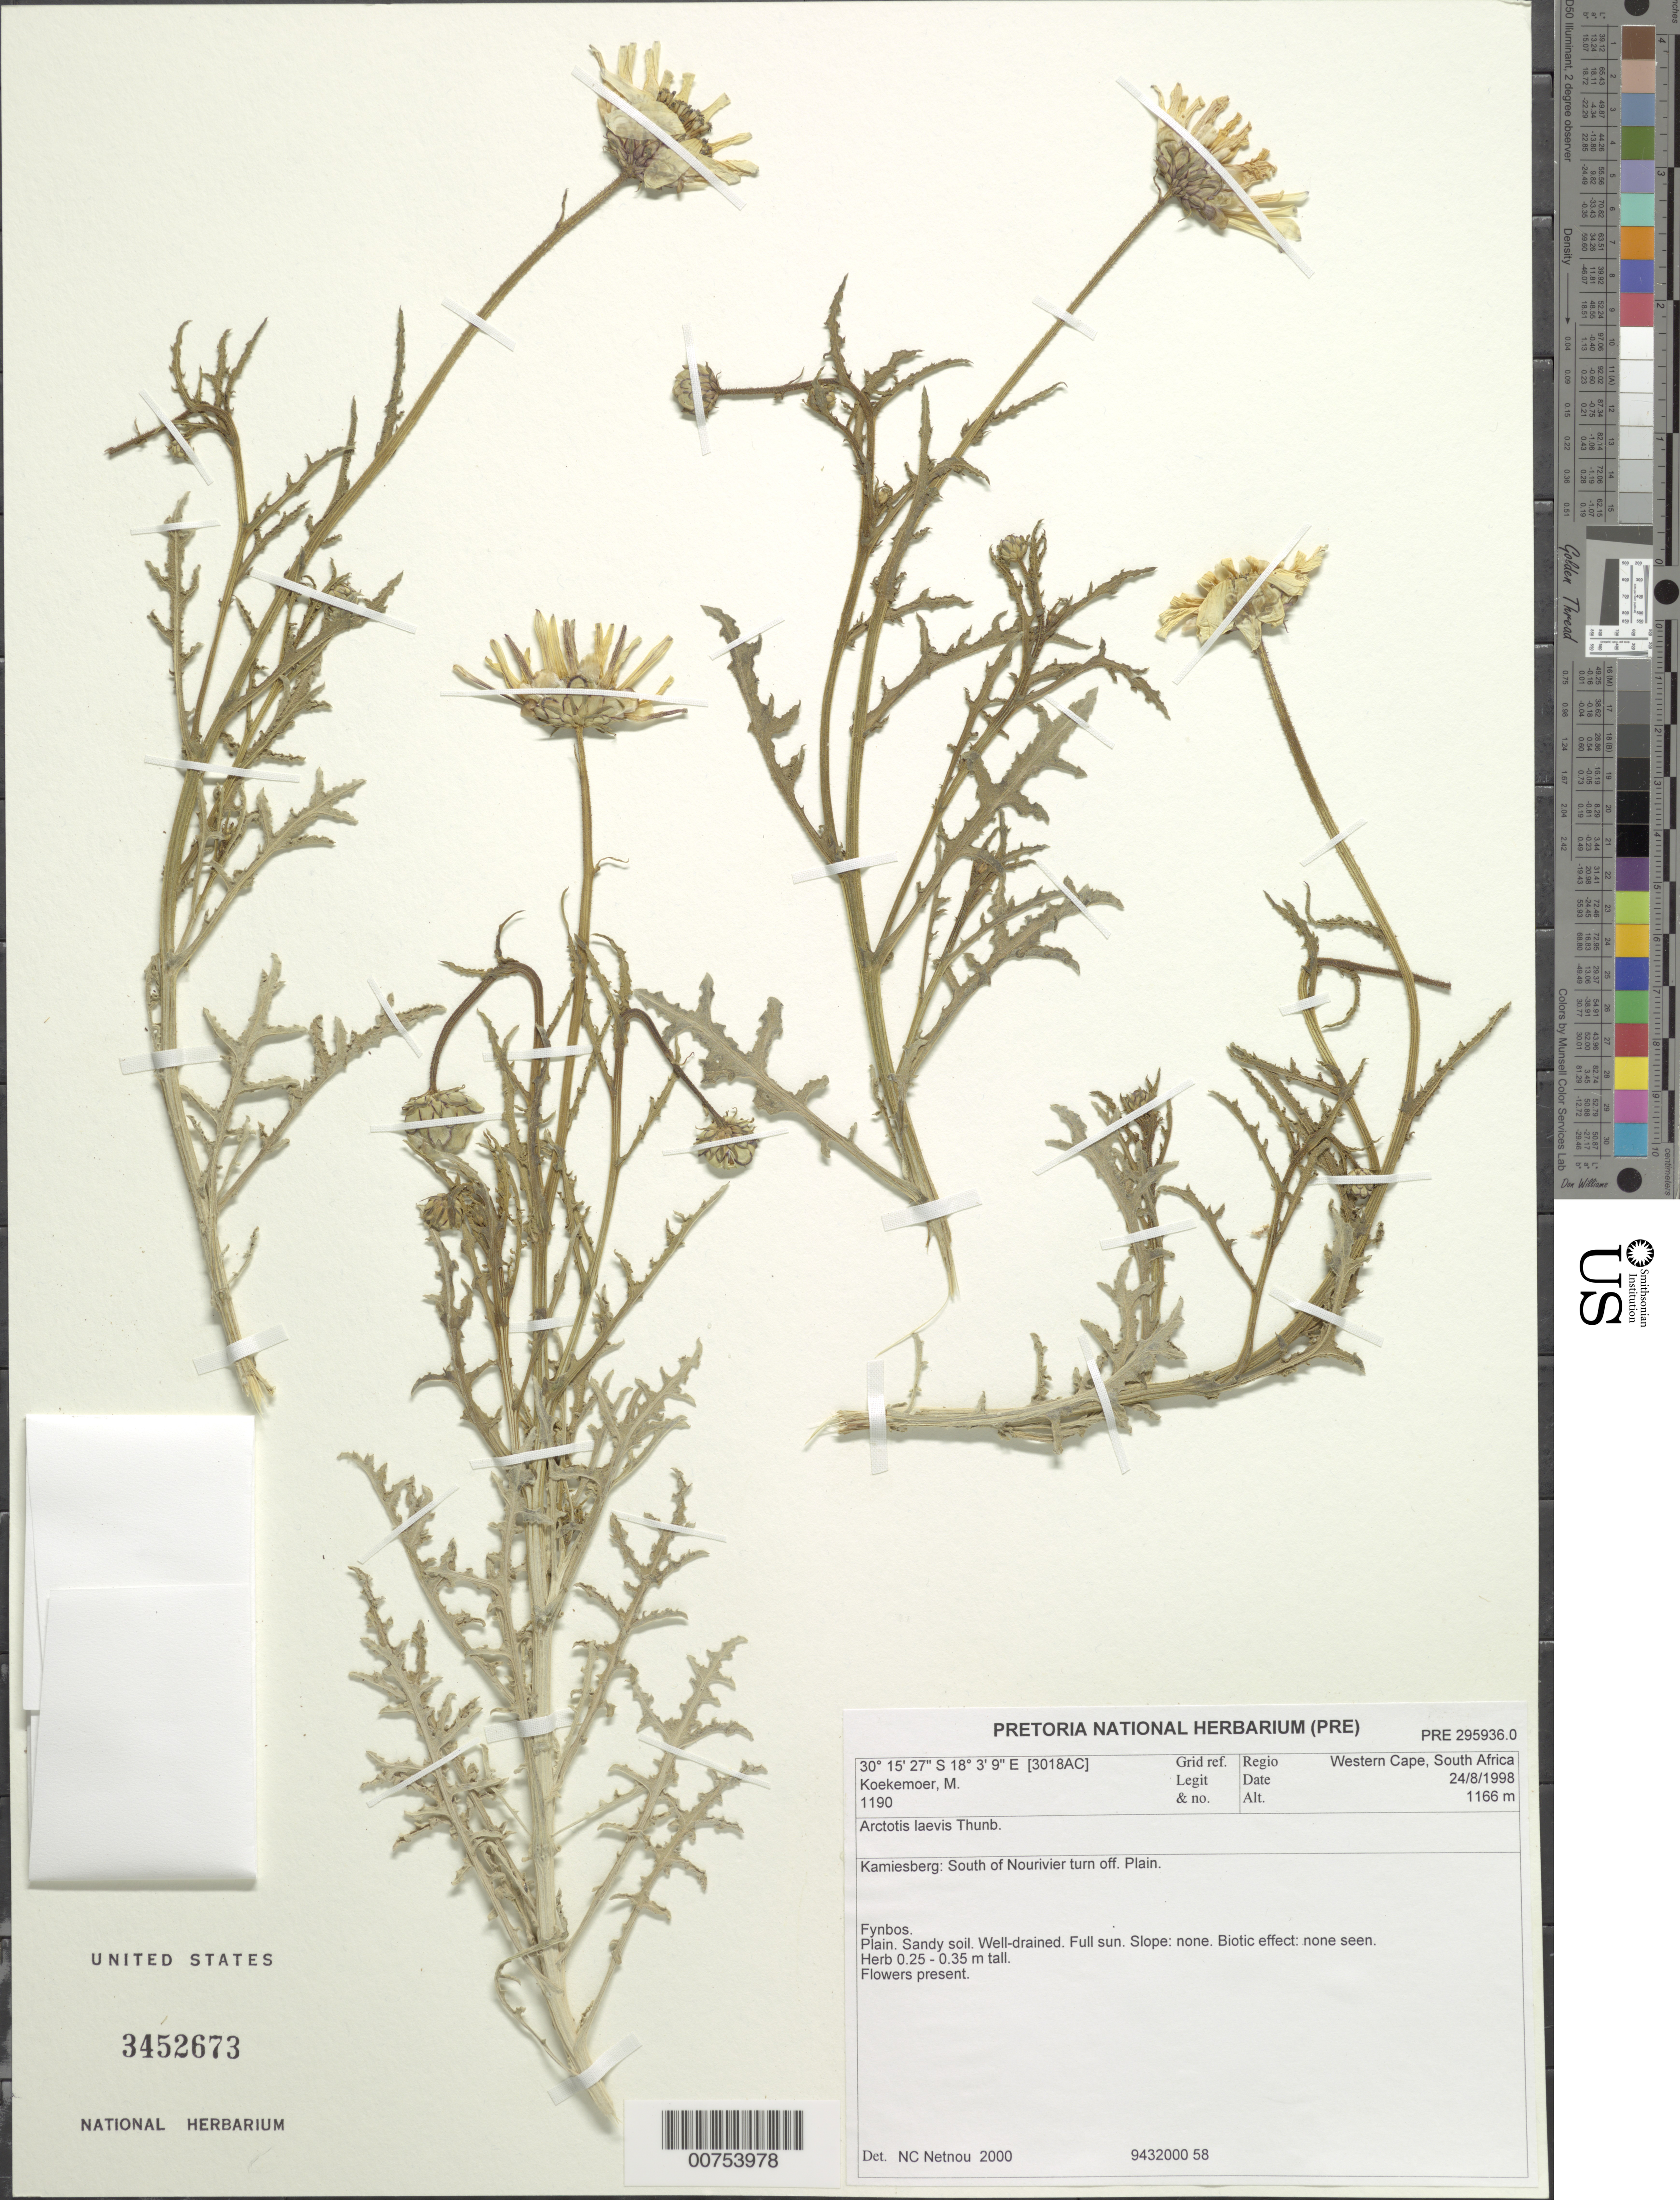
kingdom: Plantae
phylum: Tracheophyta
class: Magnoliopsida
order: Asterales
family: Asteraceae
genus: Arctotis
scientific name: Arctotis laevis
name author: Thunb.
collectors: M. Koekemoer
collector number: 1190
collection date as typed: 24 August 1998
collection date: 1998-08-24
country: South Africa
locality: Western Cape; Kamiesberg, S of Nourivier turnoff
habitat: Fynbos; plain, sandy soil, well-drained, full sun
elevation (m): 1166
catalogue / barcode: US 3452673